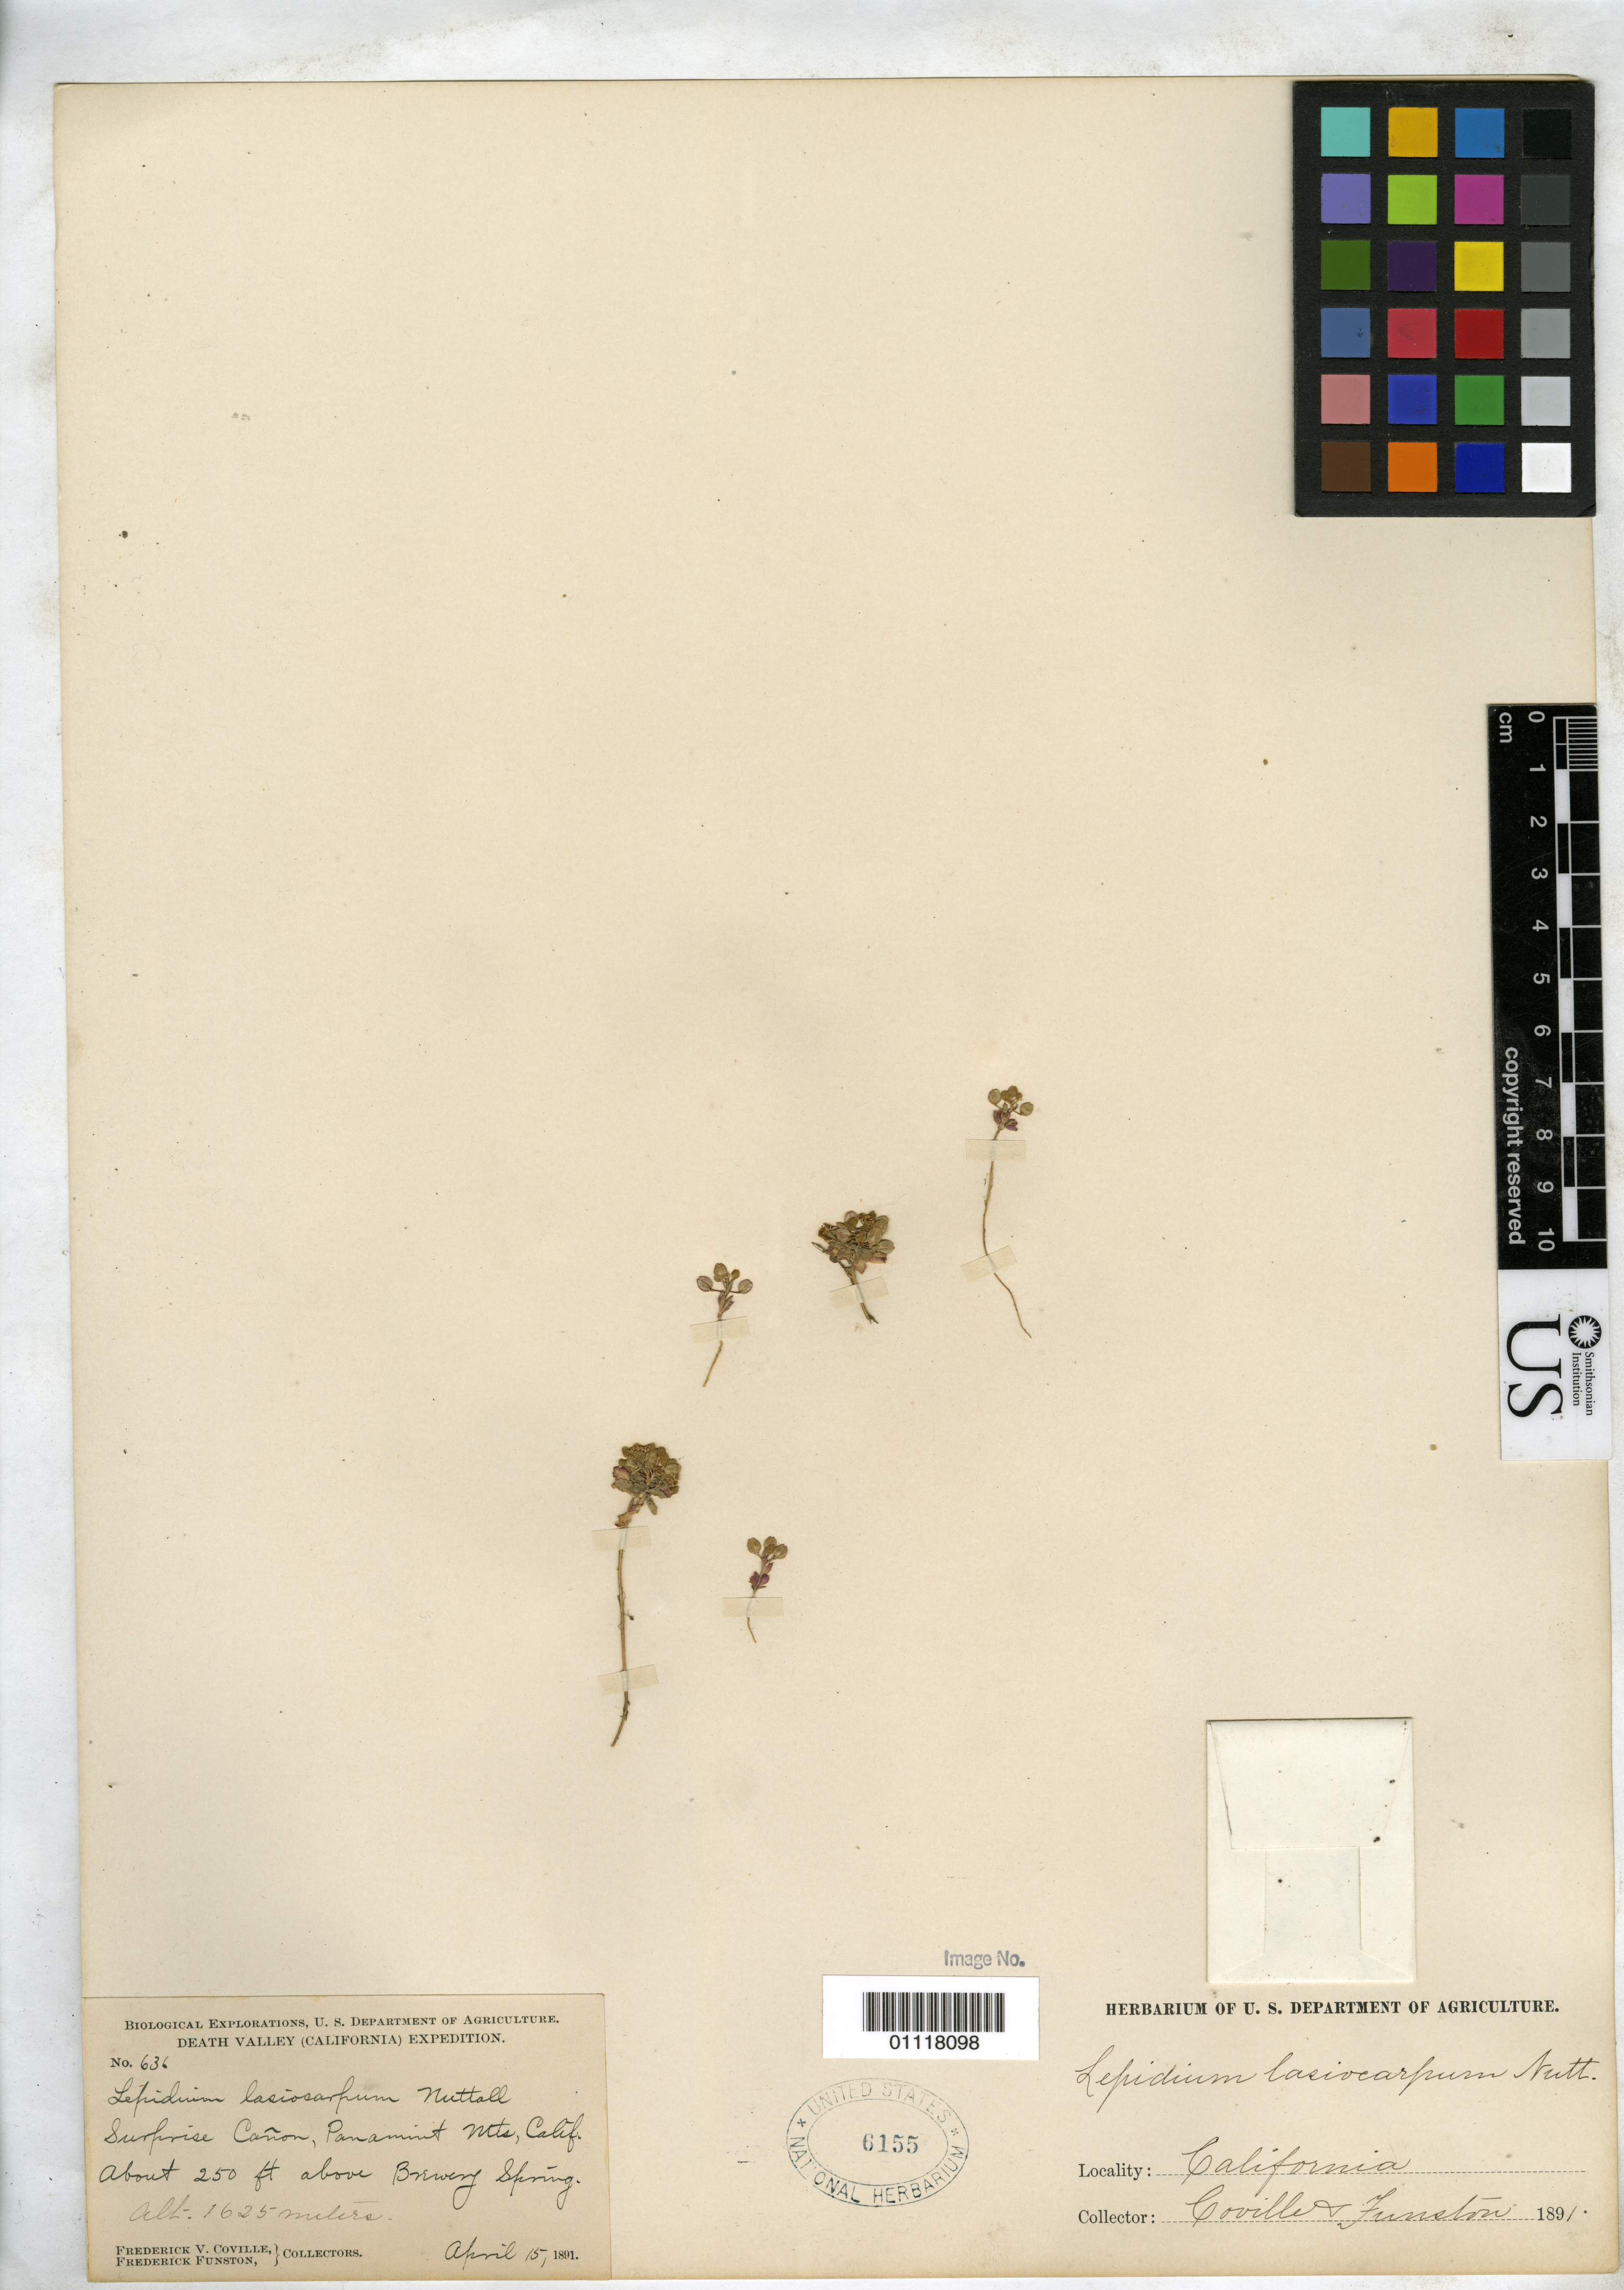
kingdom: Plantae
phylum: Tracheophyta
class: Magnoliopsida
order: Brassicales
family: Brassicaceae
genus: Lepidium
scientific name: Lepidium lasiocarpum var. lasiocarpum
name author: Nutt.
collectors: F. V. Coville & F. Funston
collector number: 636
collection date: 1891-04-15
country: United States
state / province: California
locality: Surprise Canyon, Panamint Mts, above Brewery Spring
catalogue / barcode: US 6155